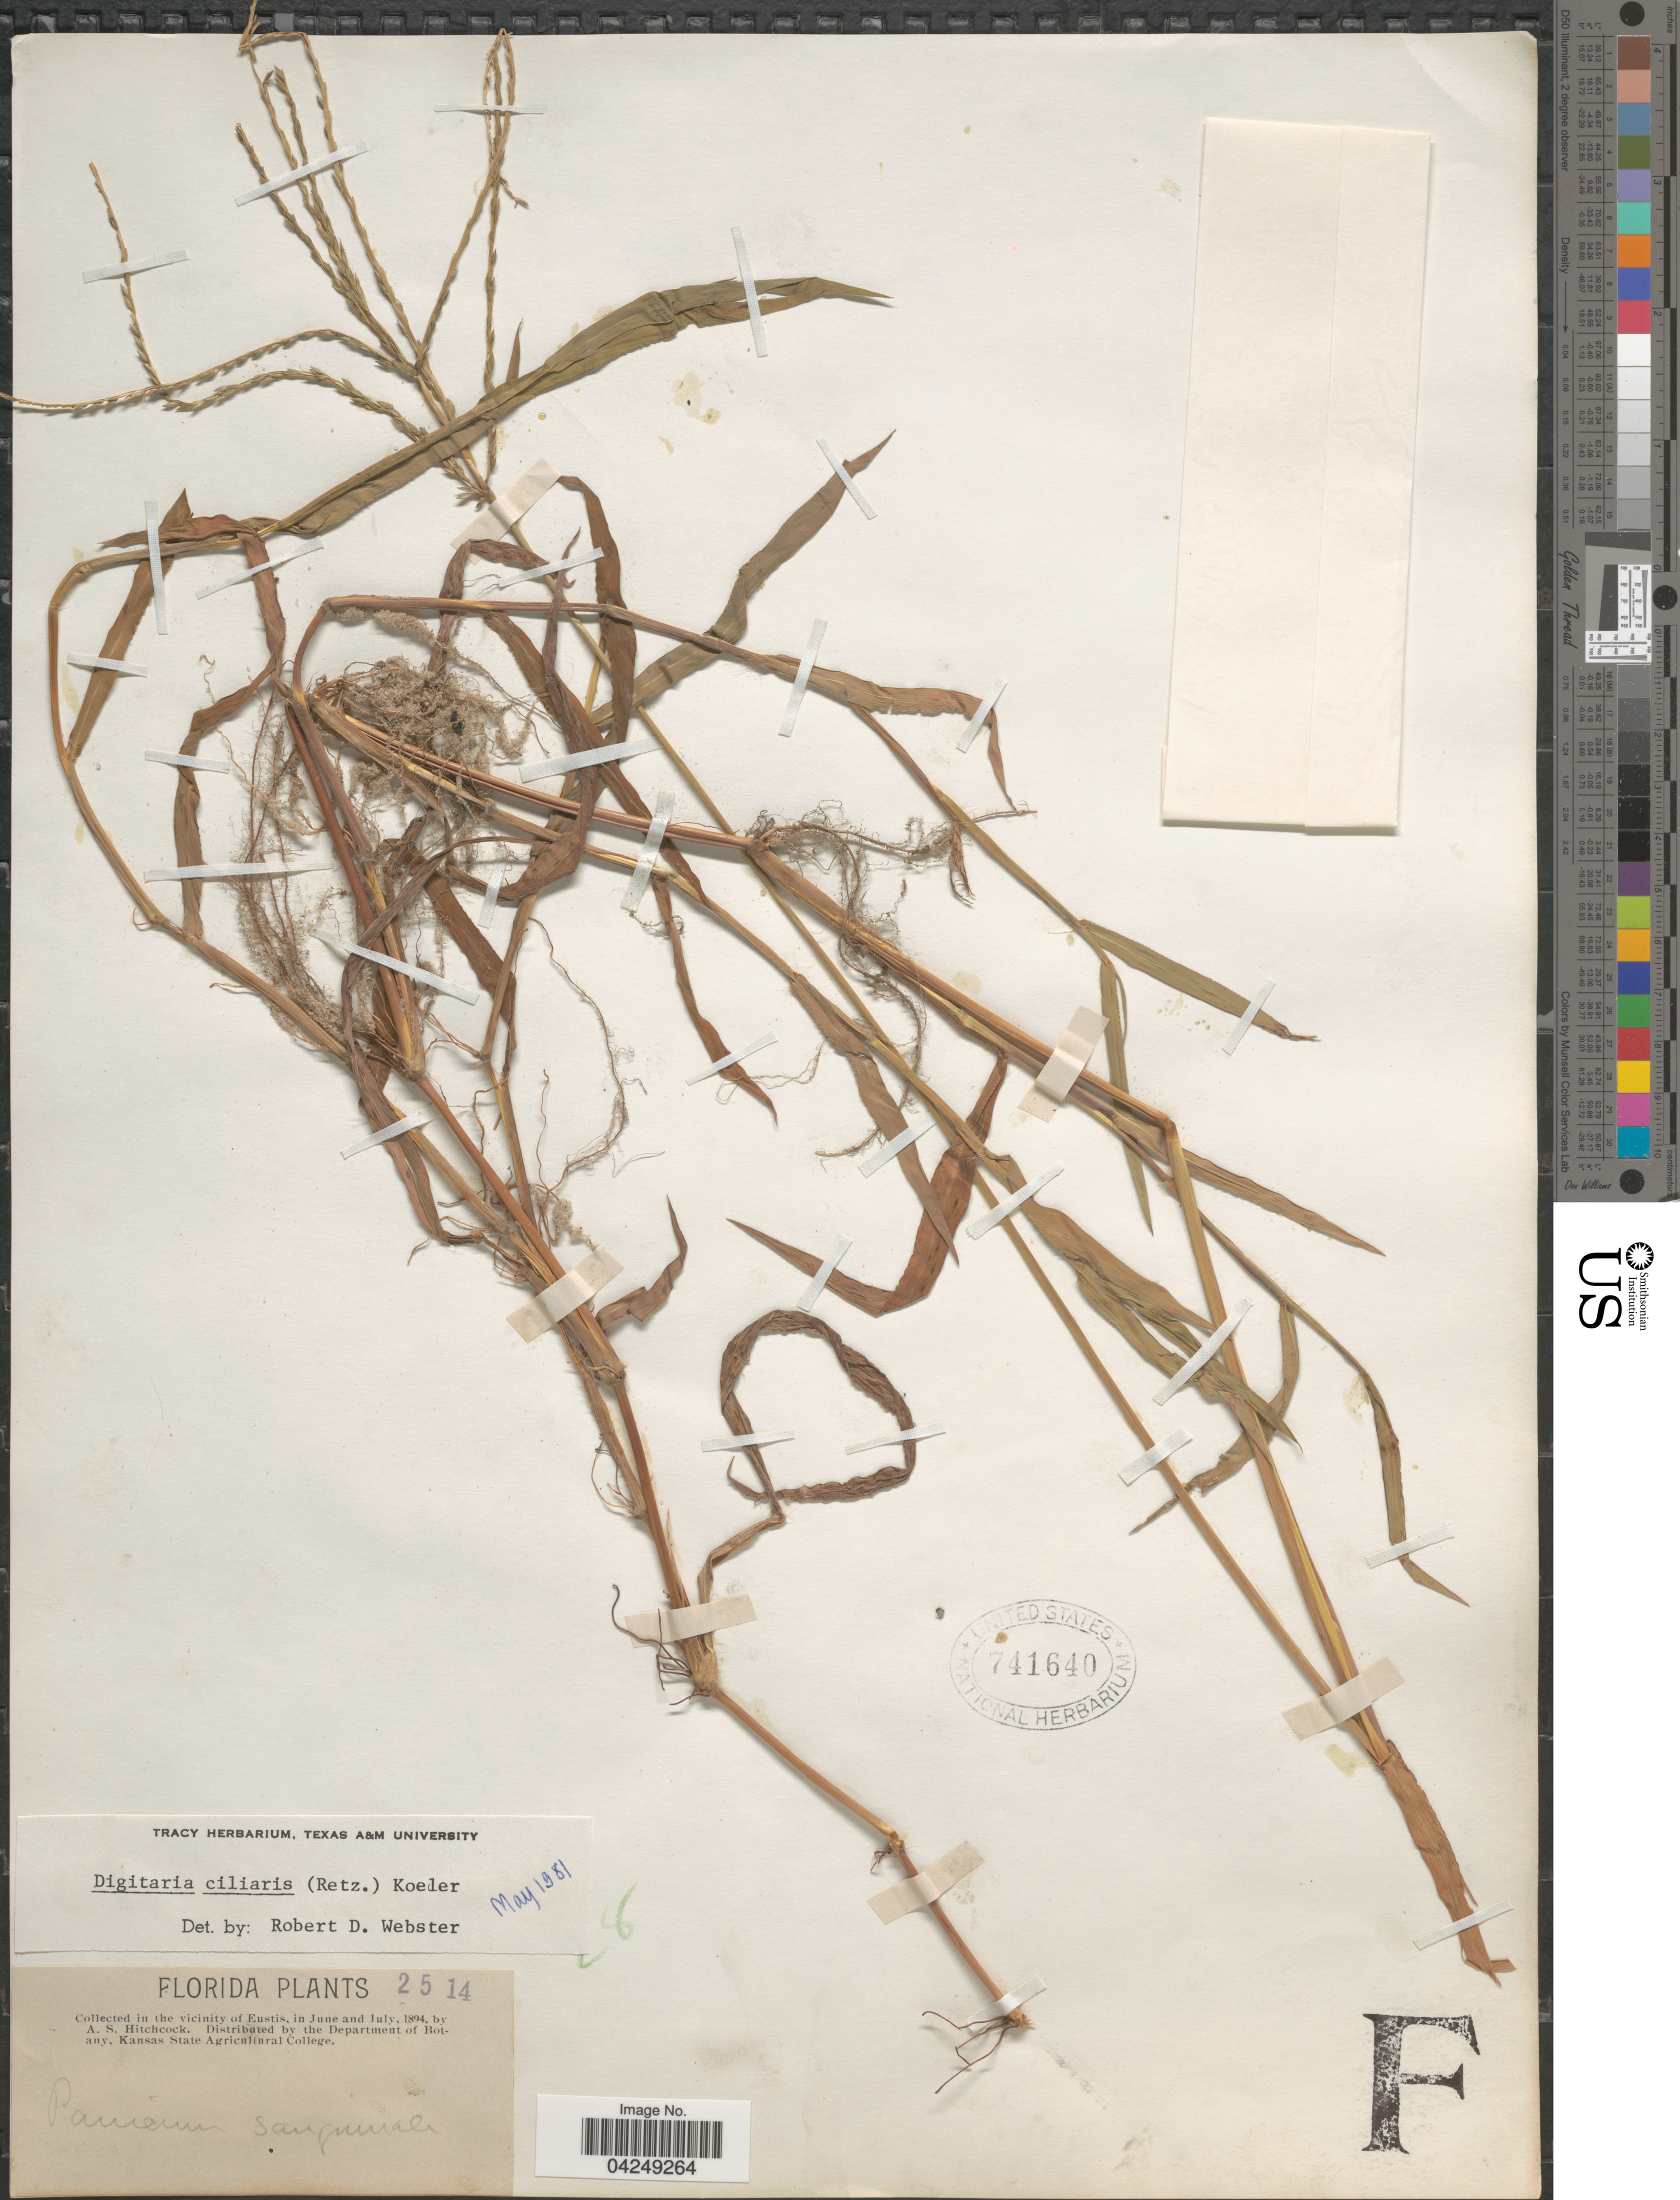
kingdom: Plantae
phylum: Tracheophyta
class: Liliopsida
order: Poales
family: Poaceae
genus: Digitaria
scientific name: Digitaria ciliaris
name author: (Retz.) Koeler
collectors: A. S. Hitchcock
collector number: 2514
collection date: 1894-06/1894-07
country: United States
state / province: Florida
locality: In the vicinity of Eustis.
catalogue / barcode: US 741640